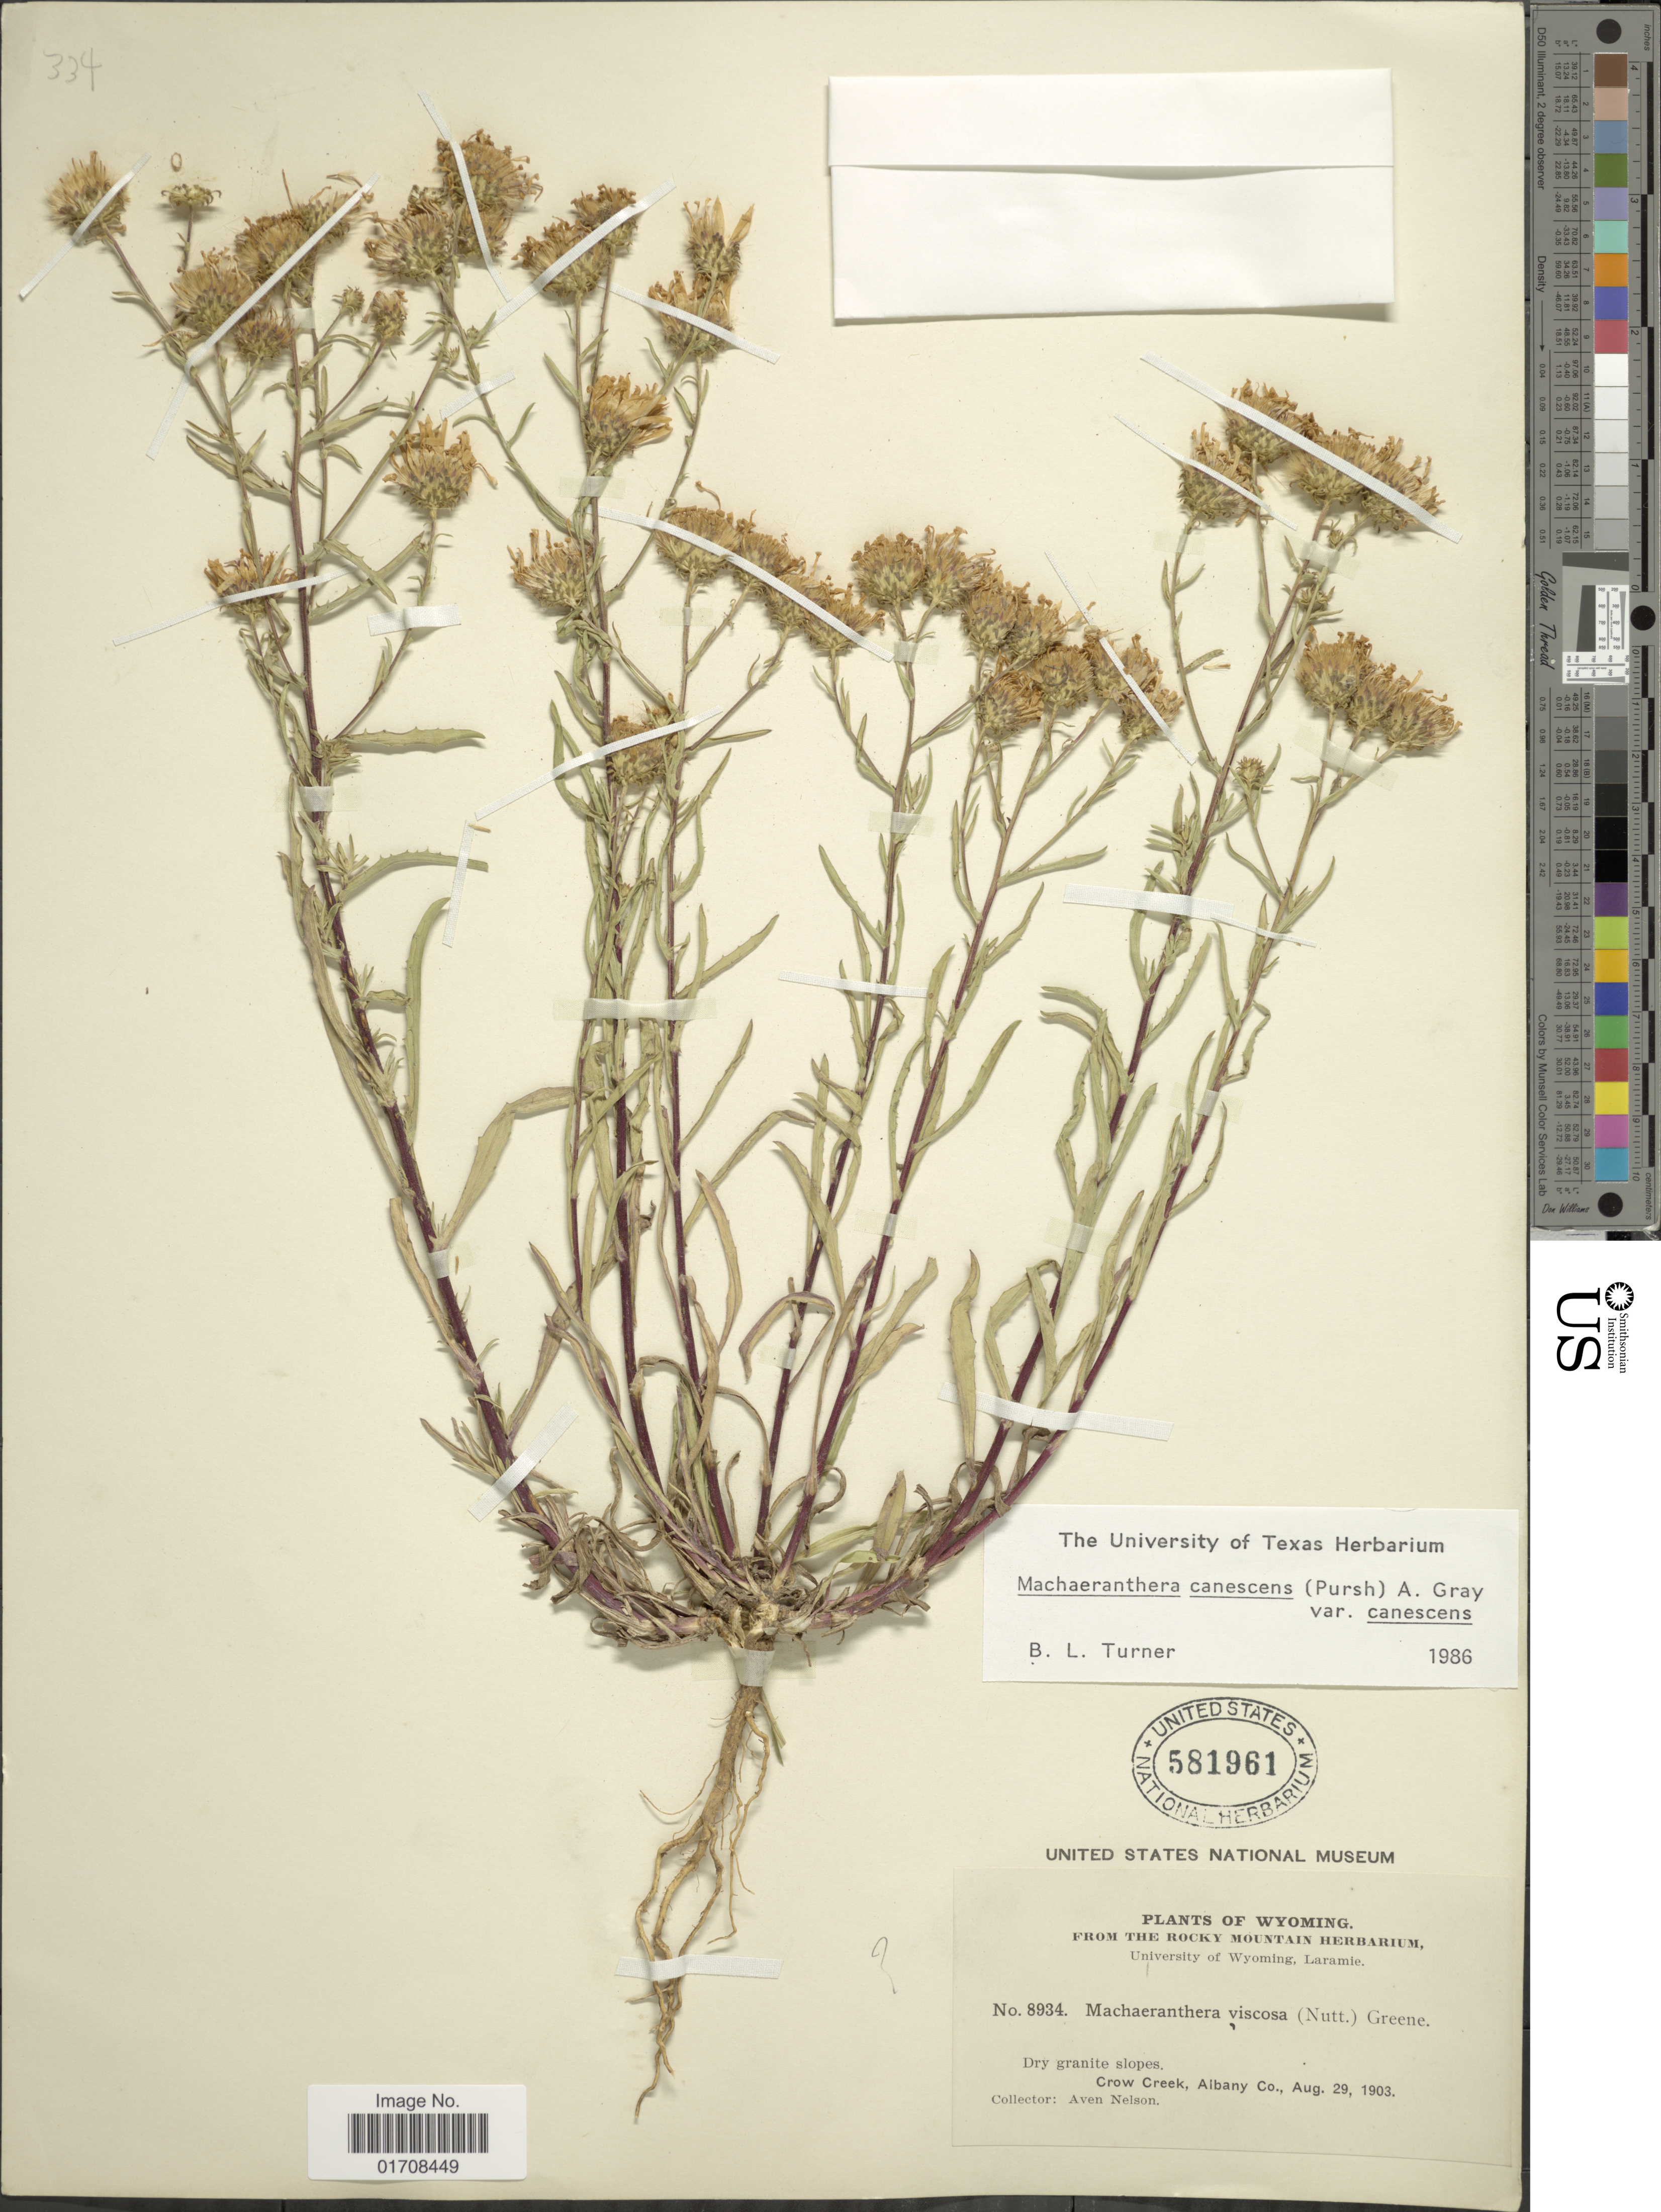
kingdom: Plantae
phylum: Tracheophyta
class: Magnoliopsida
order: Asterales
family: Asteraceae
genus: Machaeranthera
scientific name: Machaeranthera canescens var. canescens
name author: (Pursh) A. Gray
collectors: A. Nelson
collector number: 8934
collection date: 1903-08-29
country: United States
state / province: Wyoming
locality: Crow Creek, Albany Co.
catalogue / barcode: US 581961